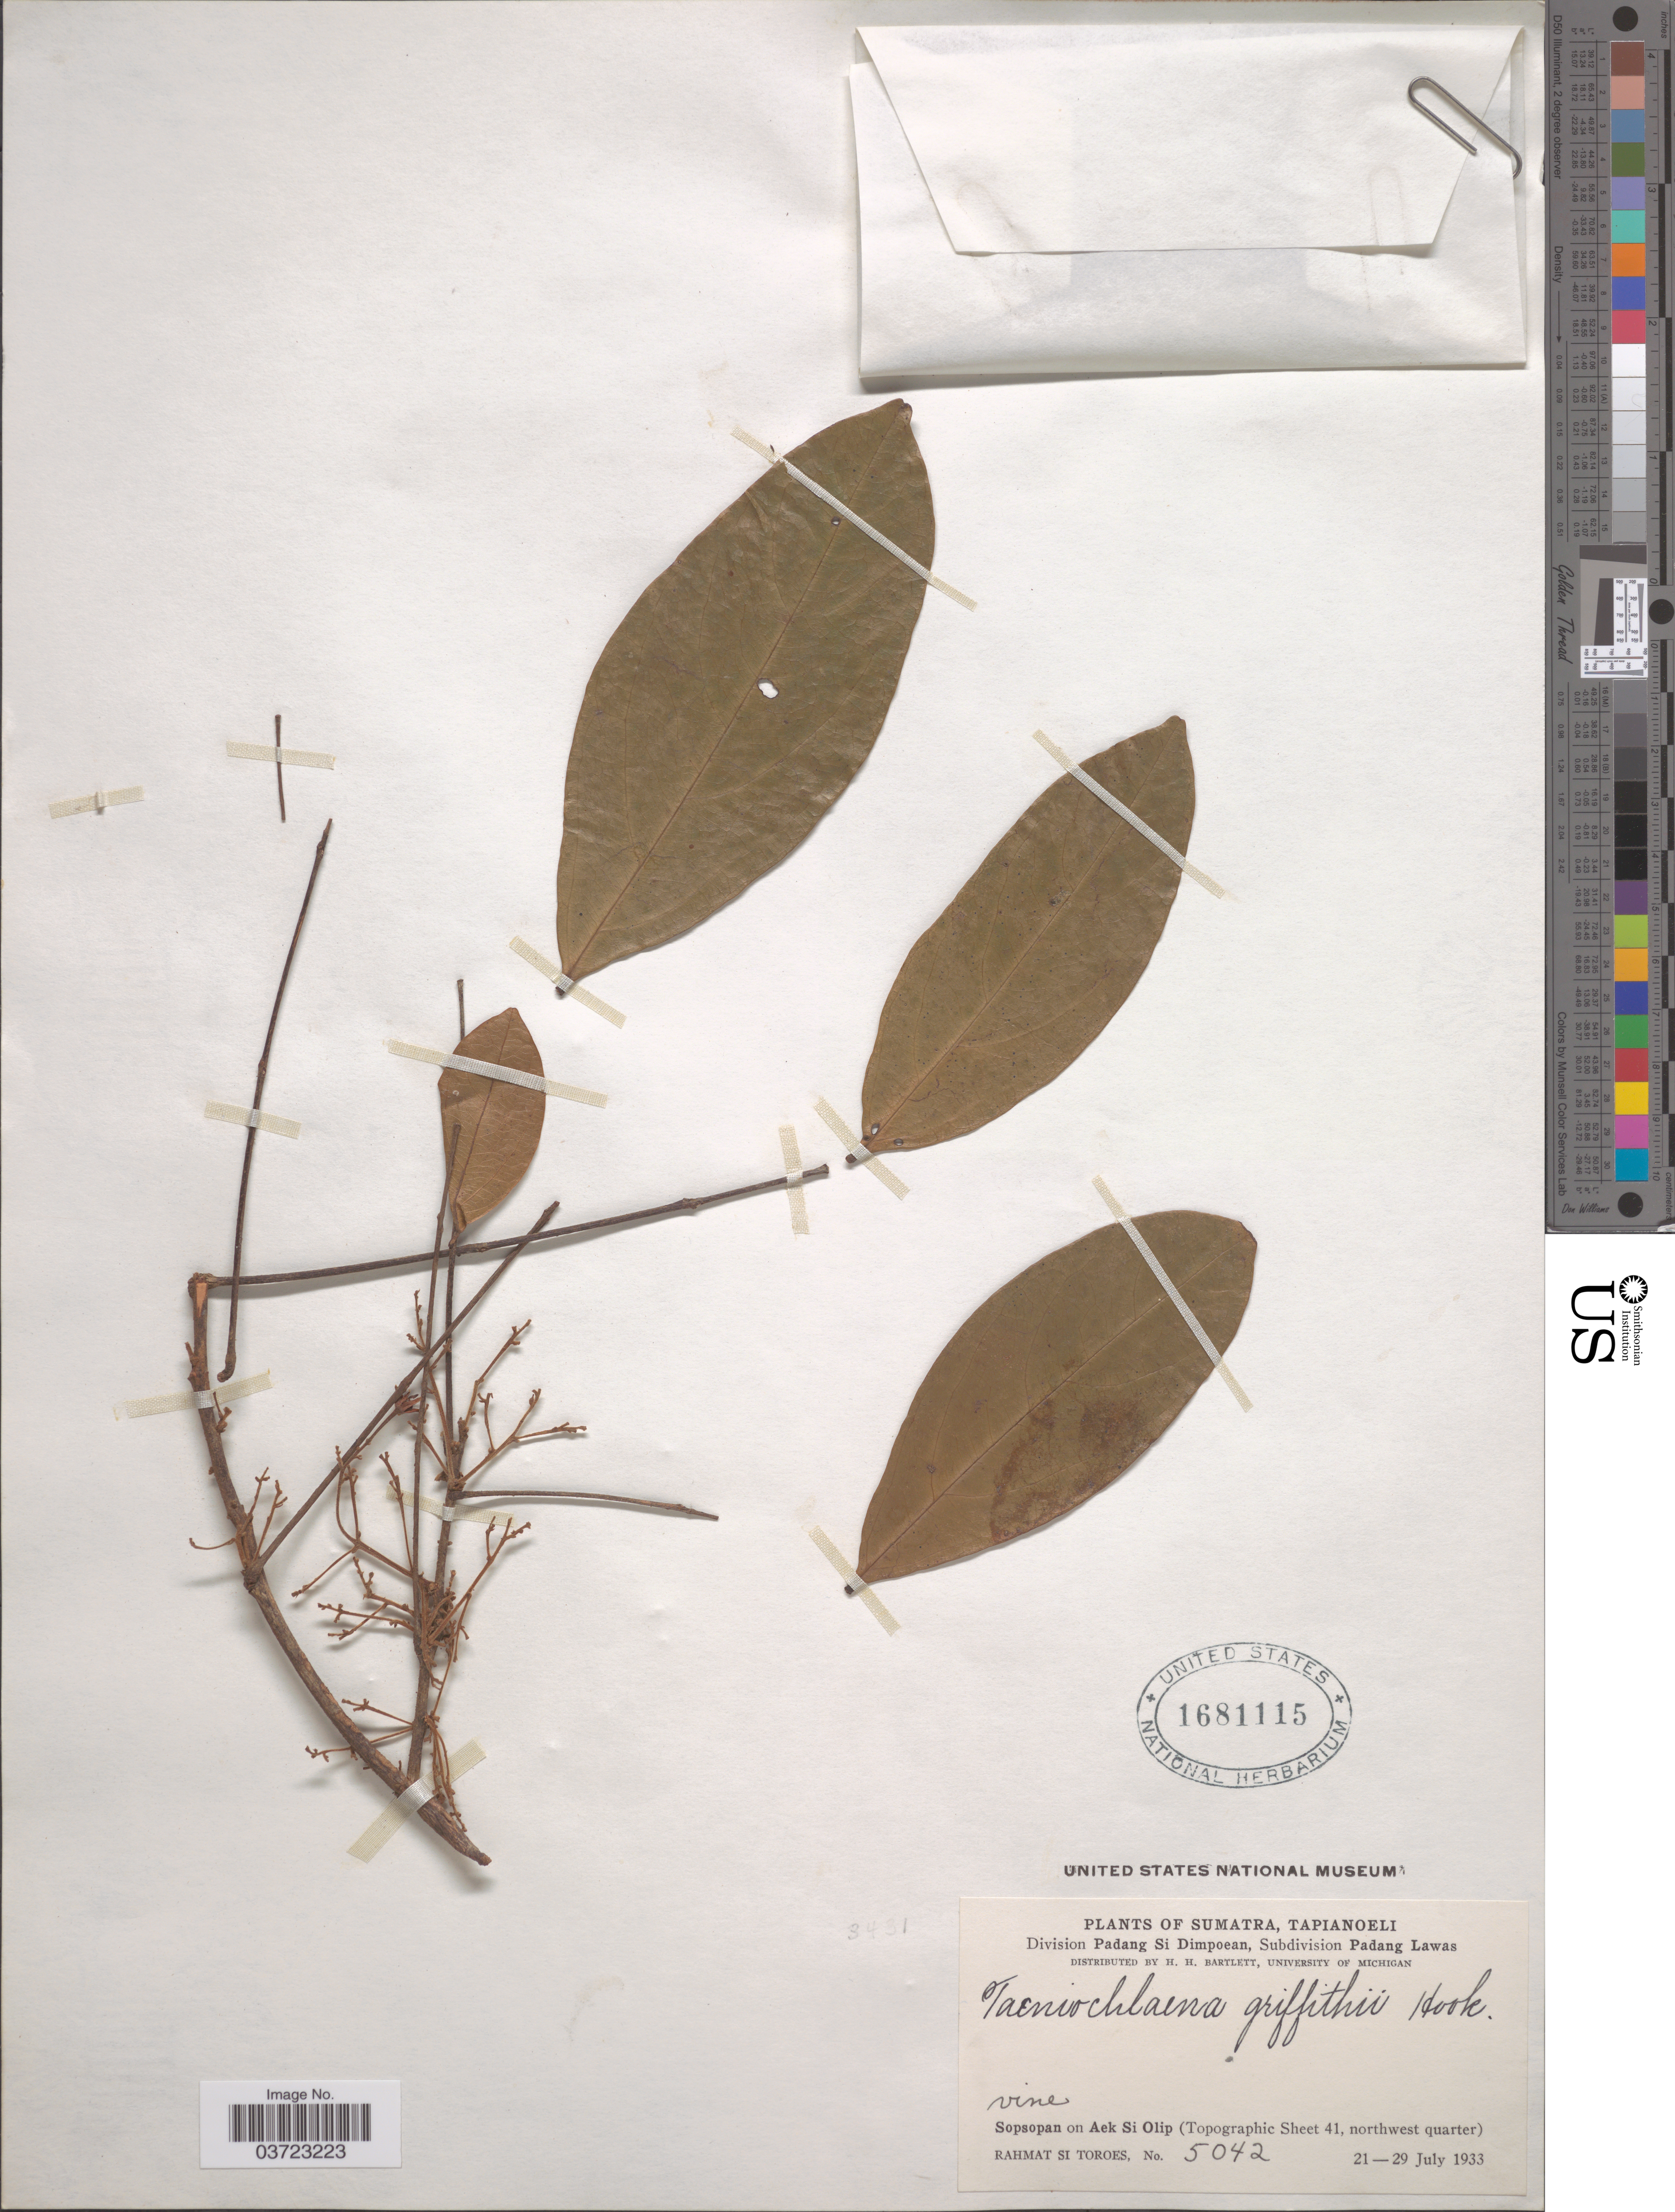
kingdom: Plantae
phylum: Tracheophyta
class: Magnoliopsida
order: Oxalidales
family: Connaraceae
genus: Rourea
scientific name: Rourea acutipetala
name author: Miq.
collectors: Rahmat Si Boeea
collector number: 5042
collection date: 1933-07-21/1933-07-29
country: Indonesia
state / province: Sumatra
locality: Tapianoeli, Division Padang Si Dimpoean, Subdivision Padang Lawas. Sopsopan on Aek Si Olip (Topographic Sheet 41, northwest quarter).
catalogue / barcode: US 1681115